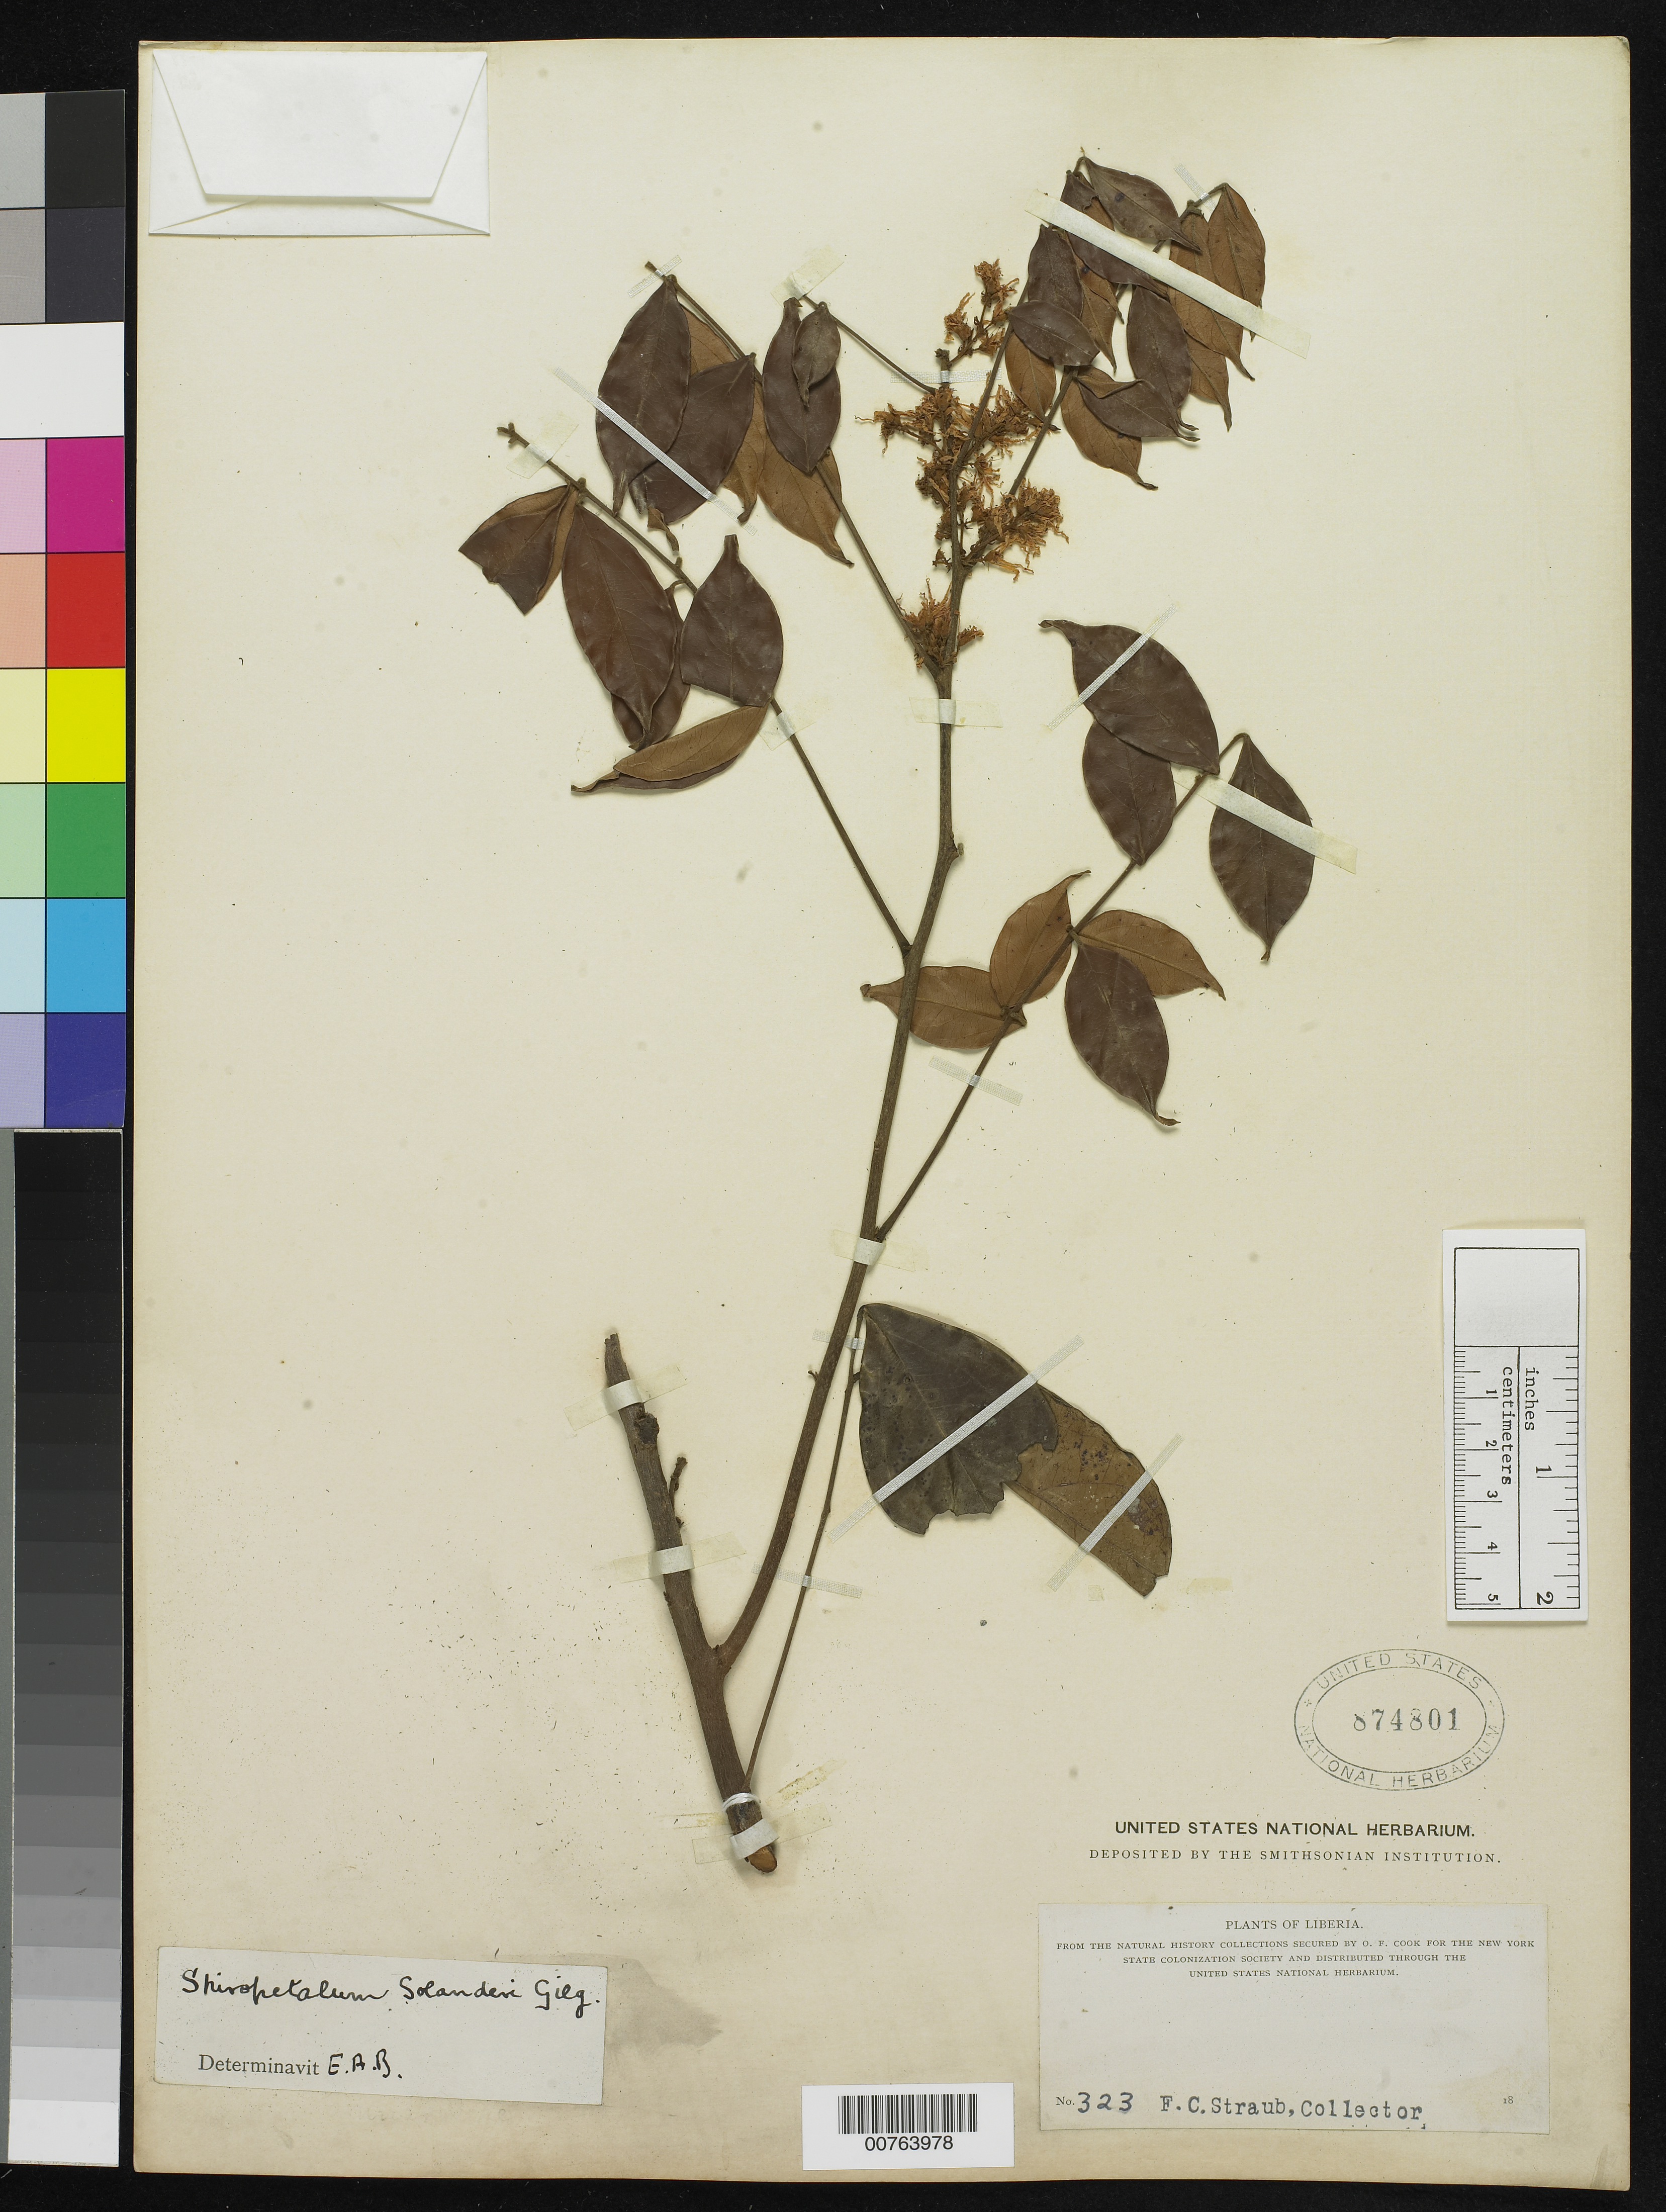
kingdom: Plantae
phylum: Tracheophyta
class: Magnoliopsida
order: Oxalidales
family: Connaraceae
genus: Rourea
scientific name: Rourea solanderi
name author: Baker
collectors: F. Straub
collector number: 323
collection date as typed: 18--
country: Liberia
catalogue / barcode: US 874801